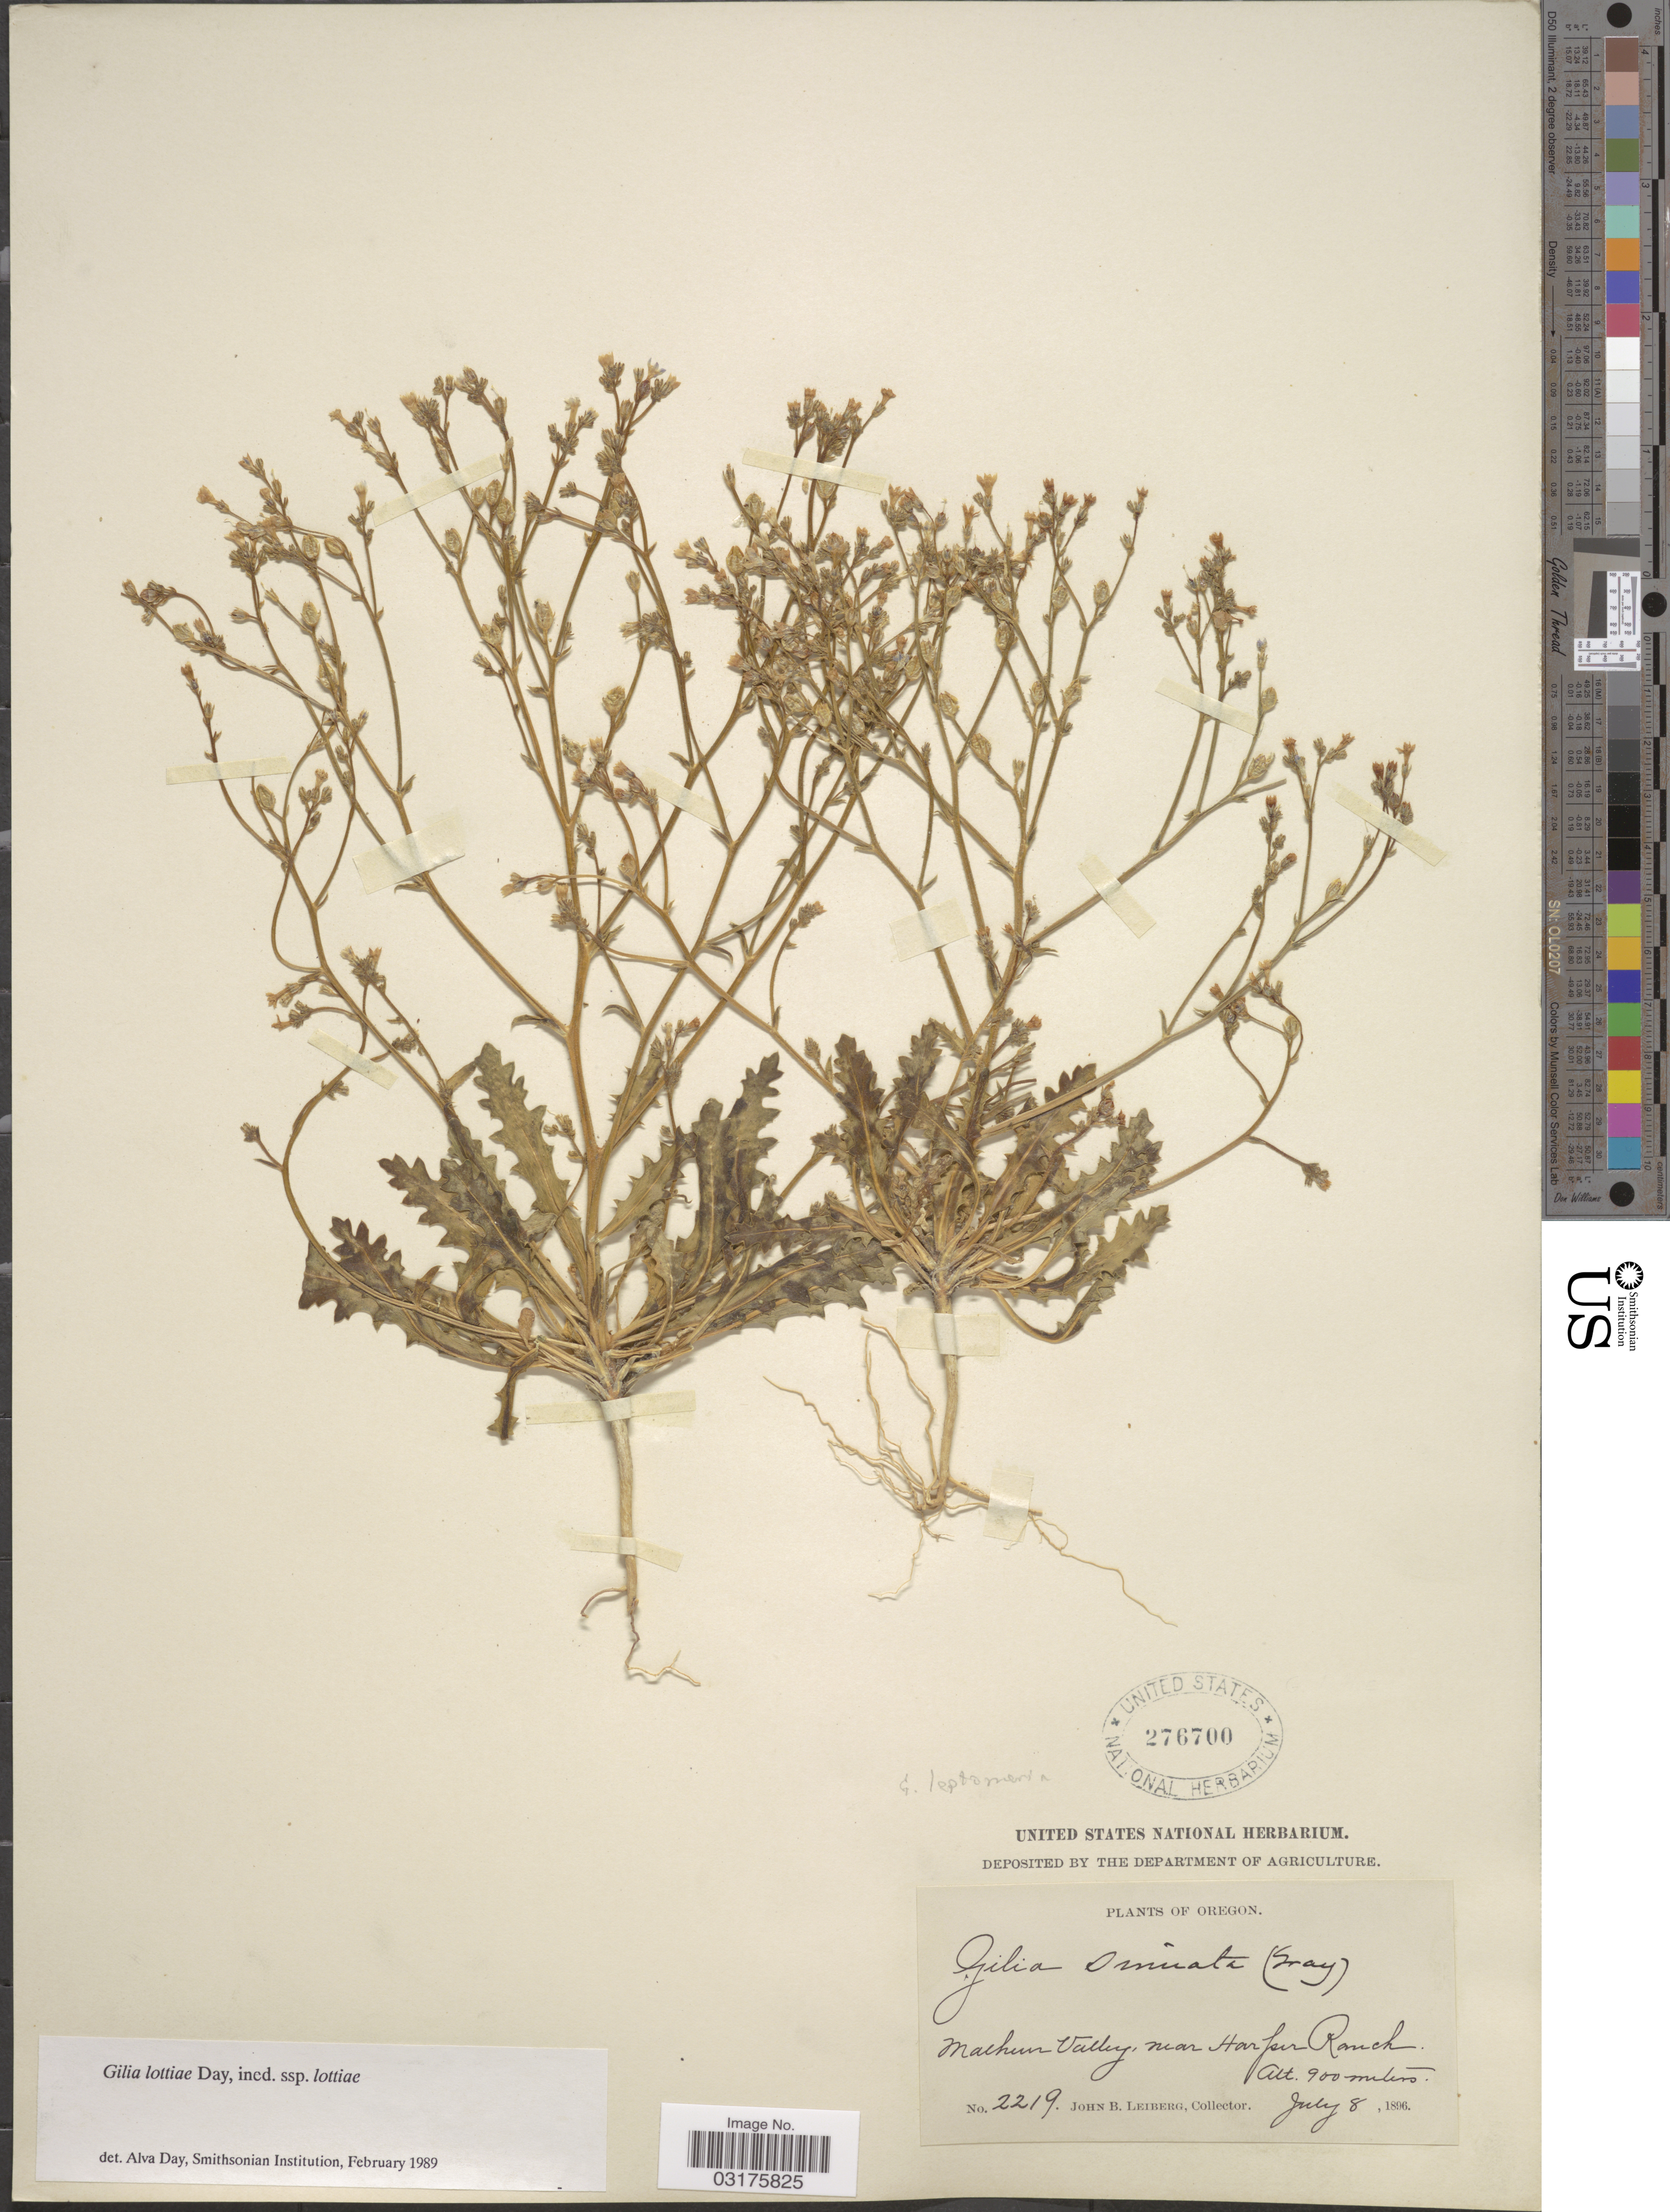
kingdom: Plantae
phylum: Tracheophyta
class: Magnoliopsida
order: Ericales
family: Polemoniaceae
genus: Aliciella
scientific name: Aliciella lottiae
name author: (A.G. Day) J.M. Porter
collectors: J. B. Leiberg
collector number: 2219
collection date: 1896-07-08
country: United States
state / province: Oregon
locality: Malheur Valley, near Harper Ranch.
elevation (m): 900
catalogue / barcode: US 276700